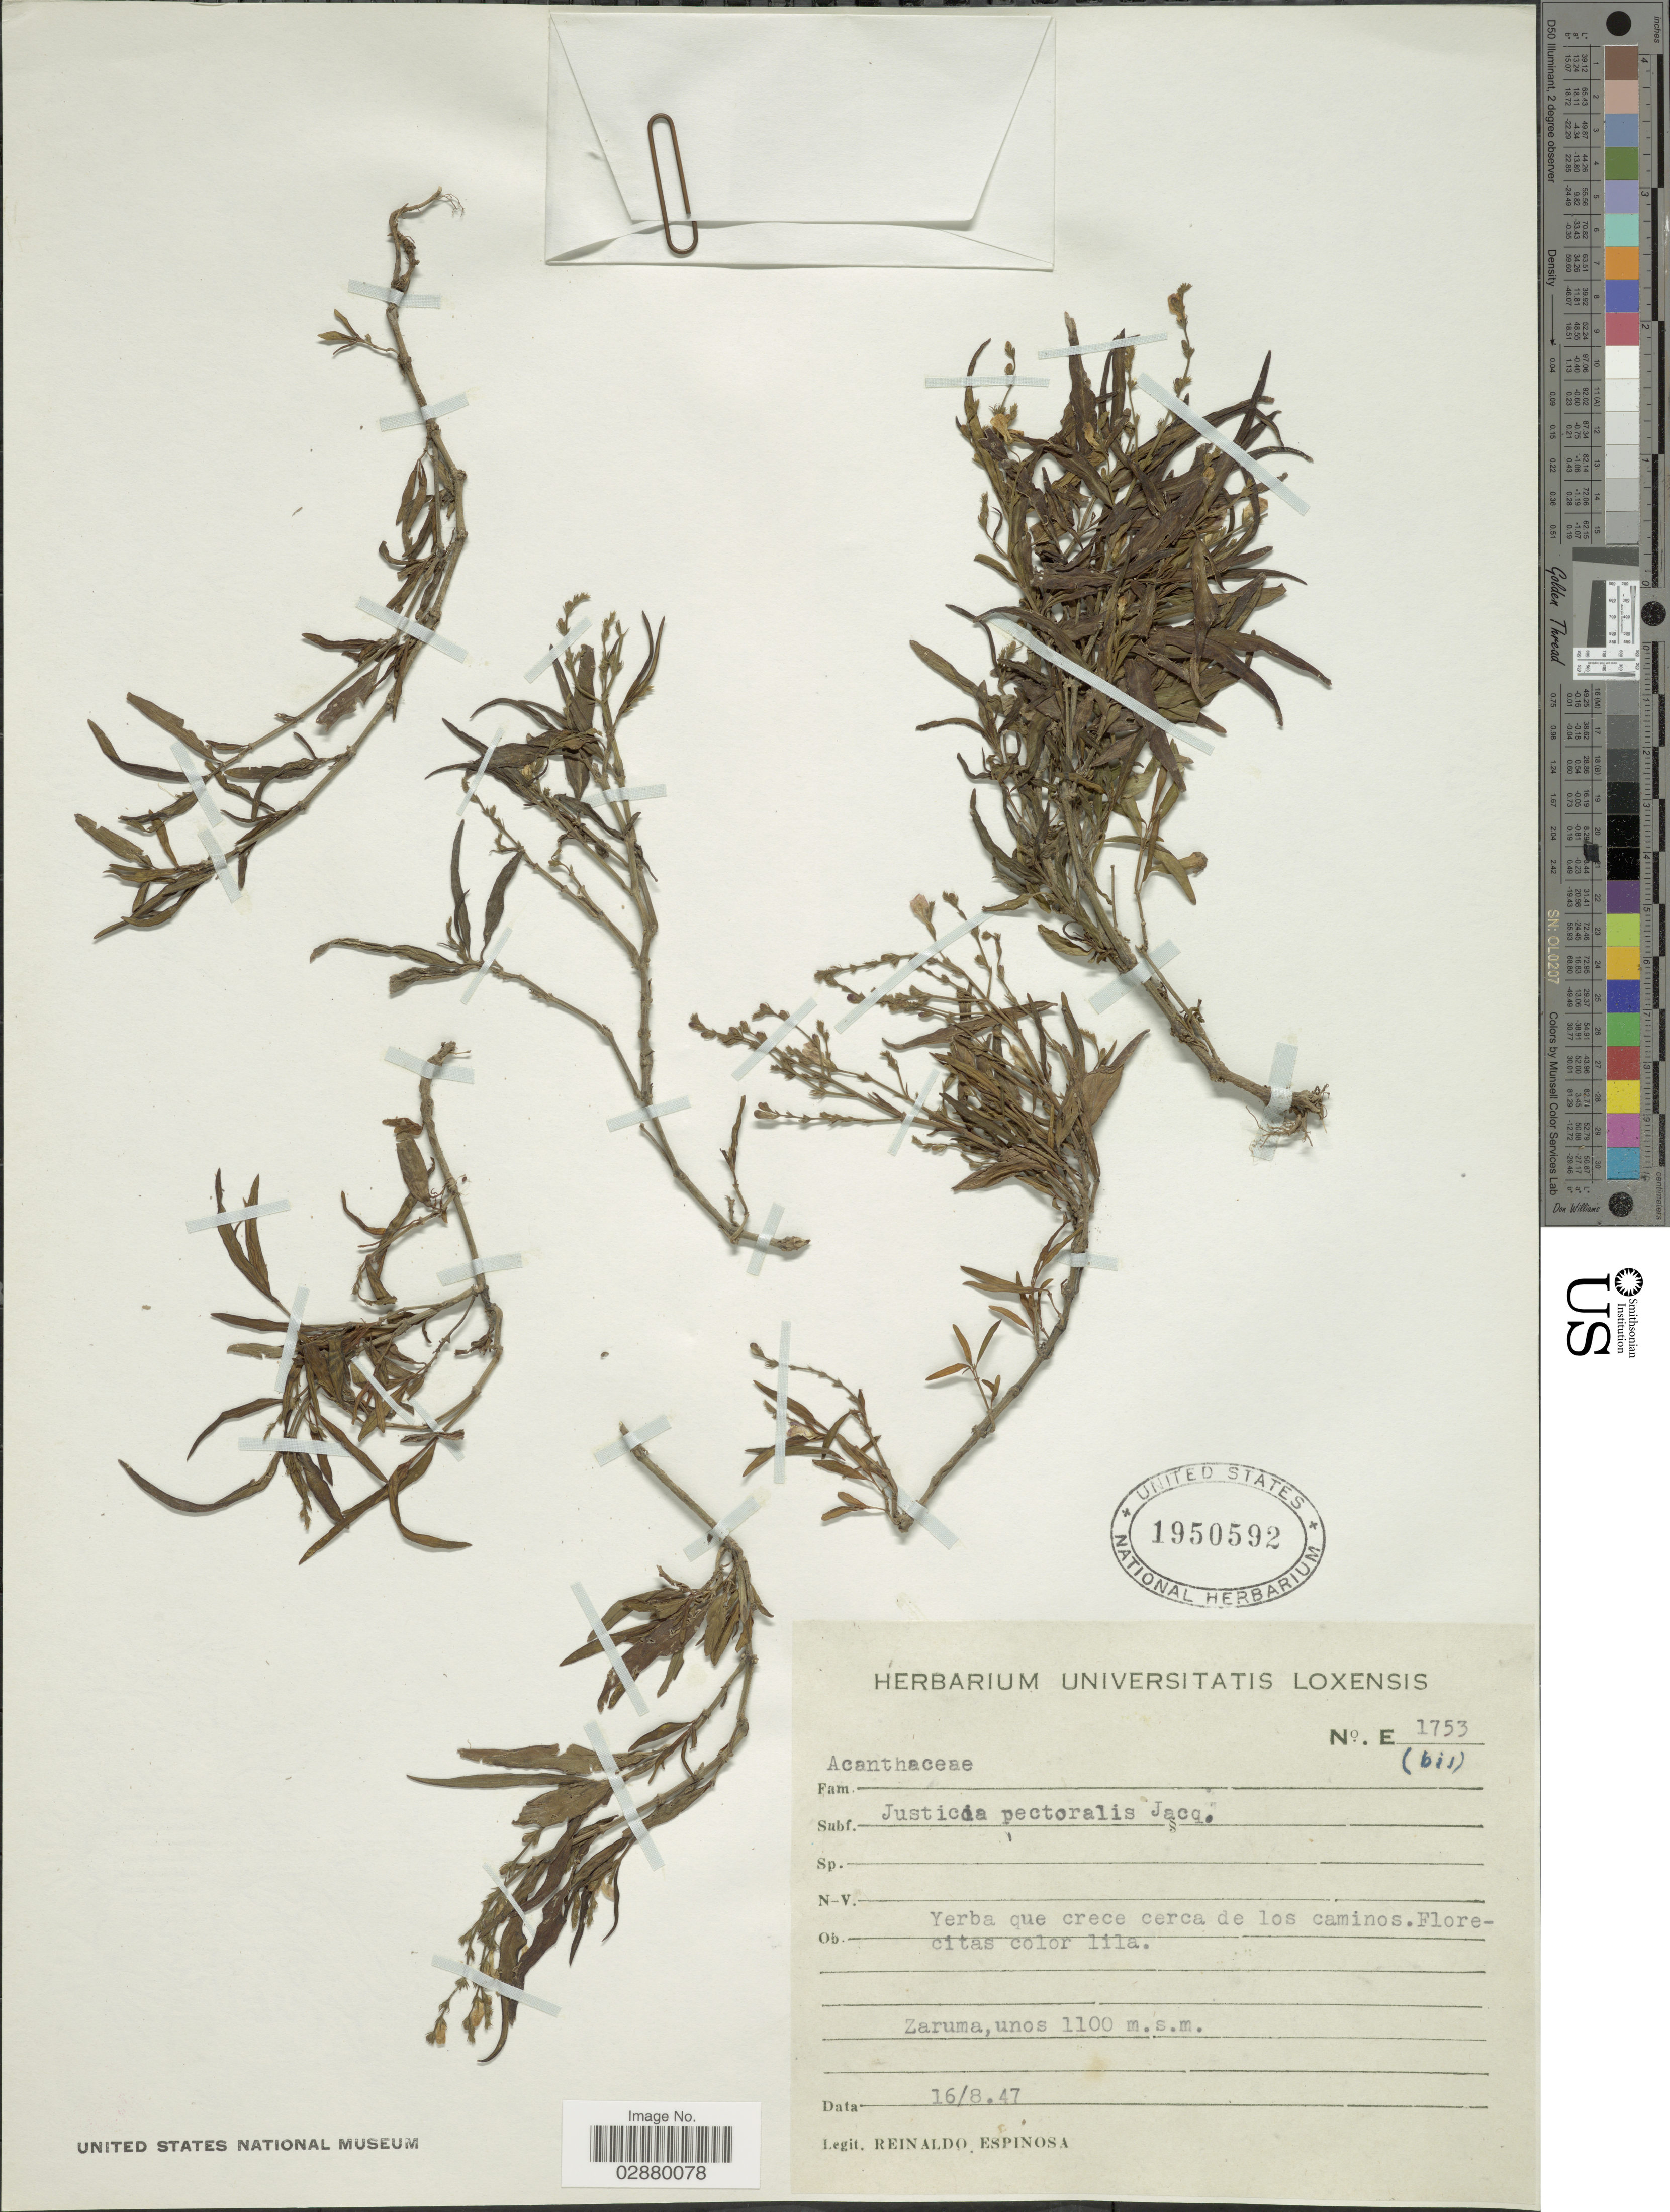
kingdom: Plantae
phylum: Tracheophyta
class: Magnoliopsida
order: Lamiales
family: Acanthaceae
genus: Justicia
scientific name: Justicia pectoralis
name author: Jacq.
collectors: R. Espinosa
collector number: E1753 (bis)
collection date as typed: Transcribed d/m/y: 16/8/47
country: Ecuador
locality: Zaruma.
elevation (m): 1100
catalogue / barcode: US 1950592